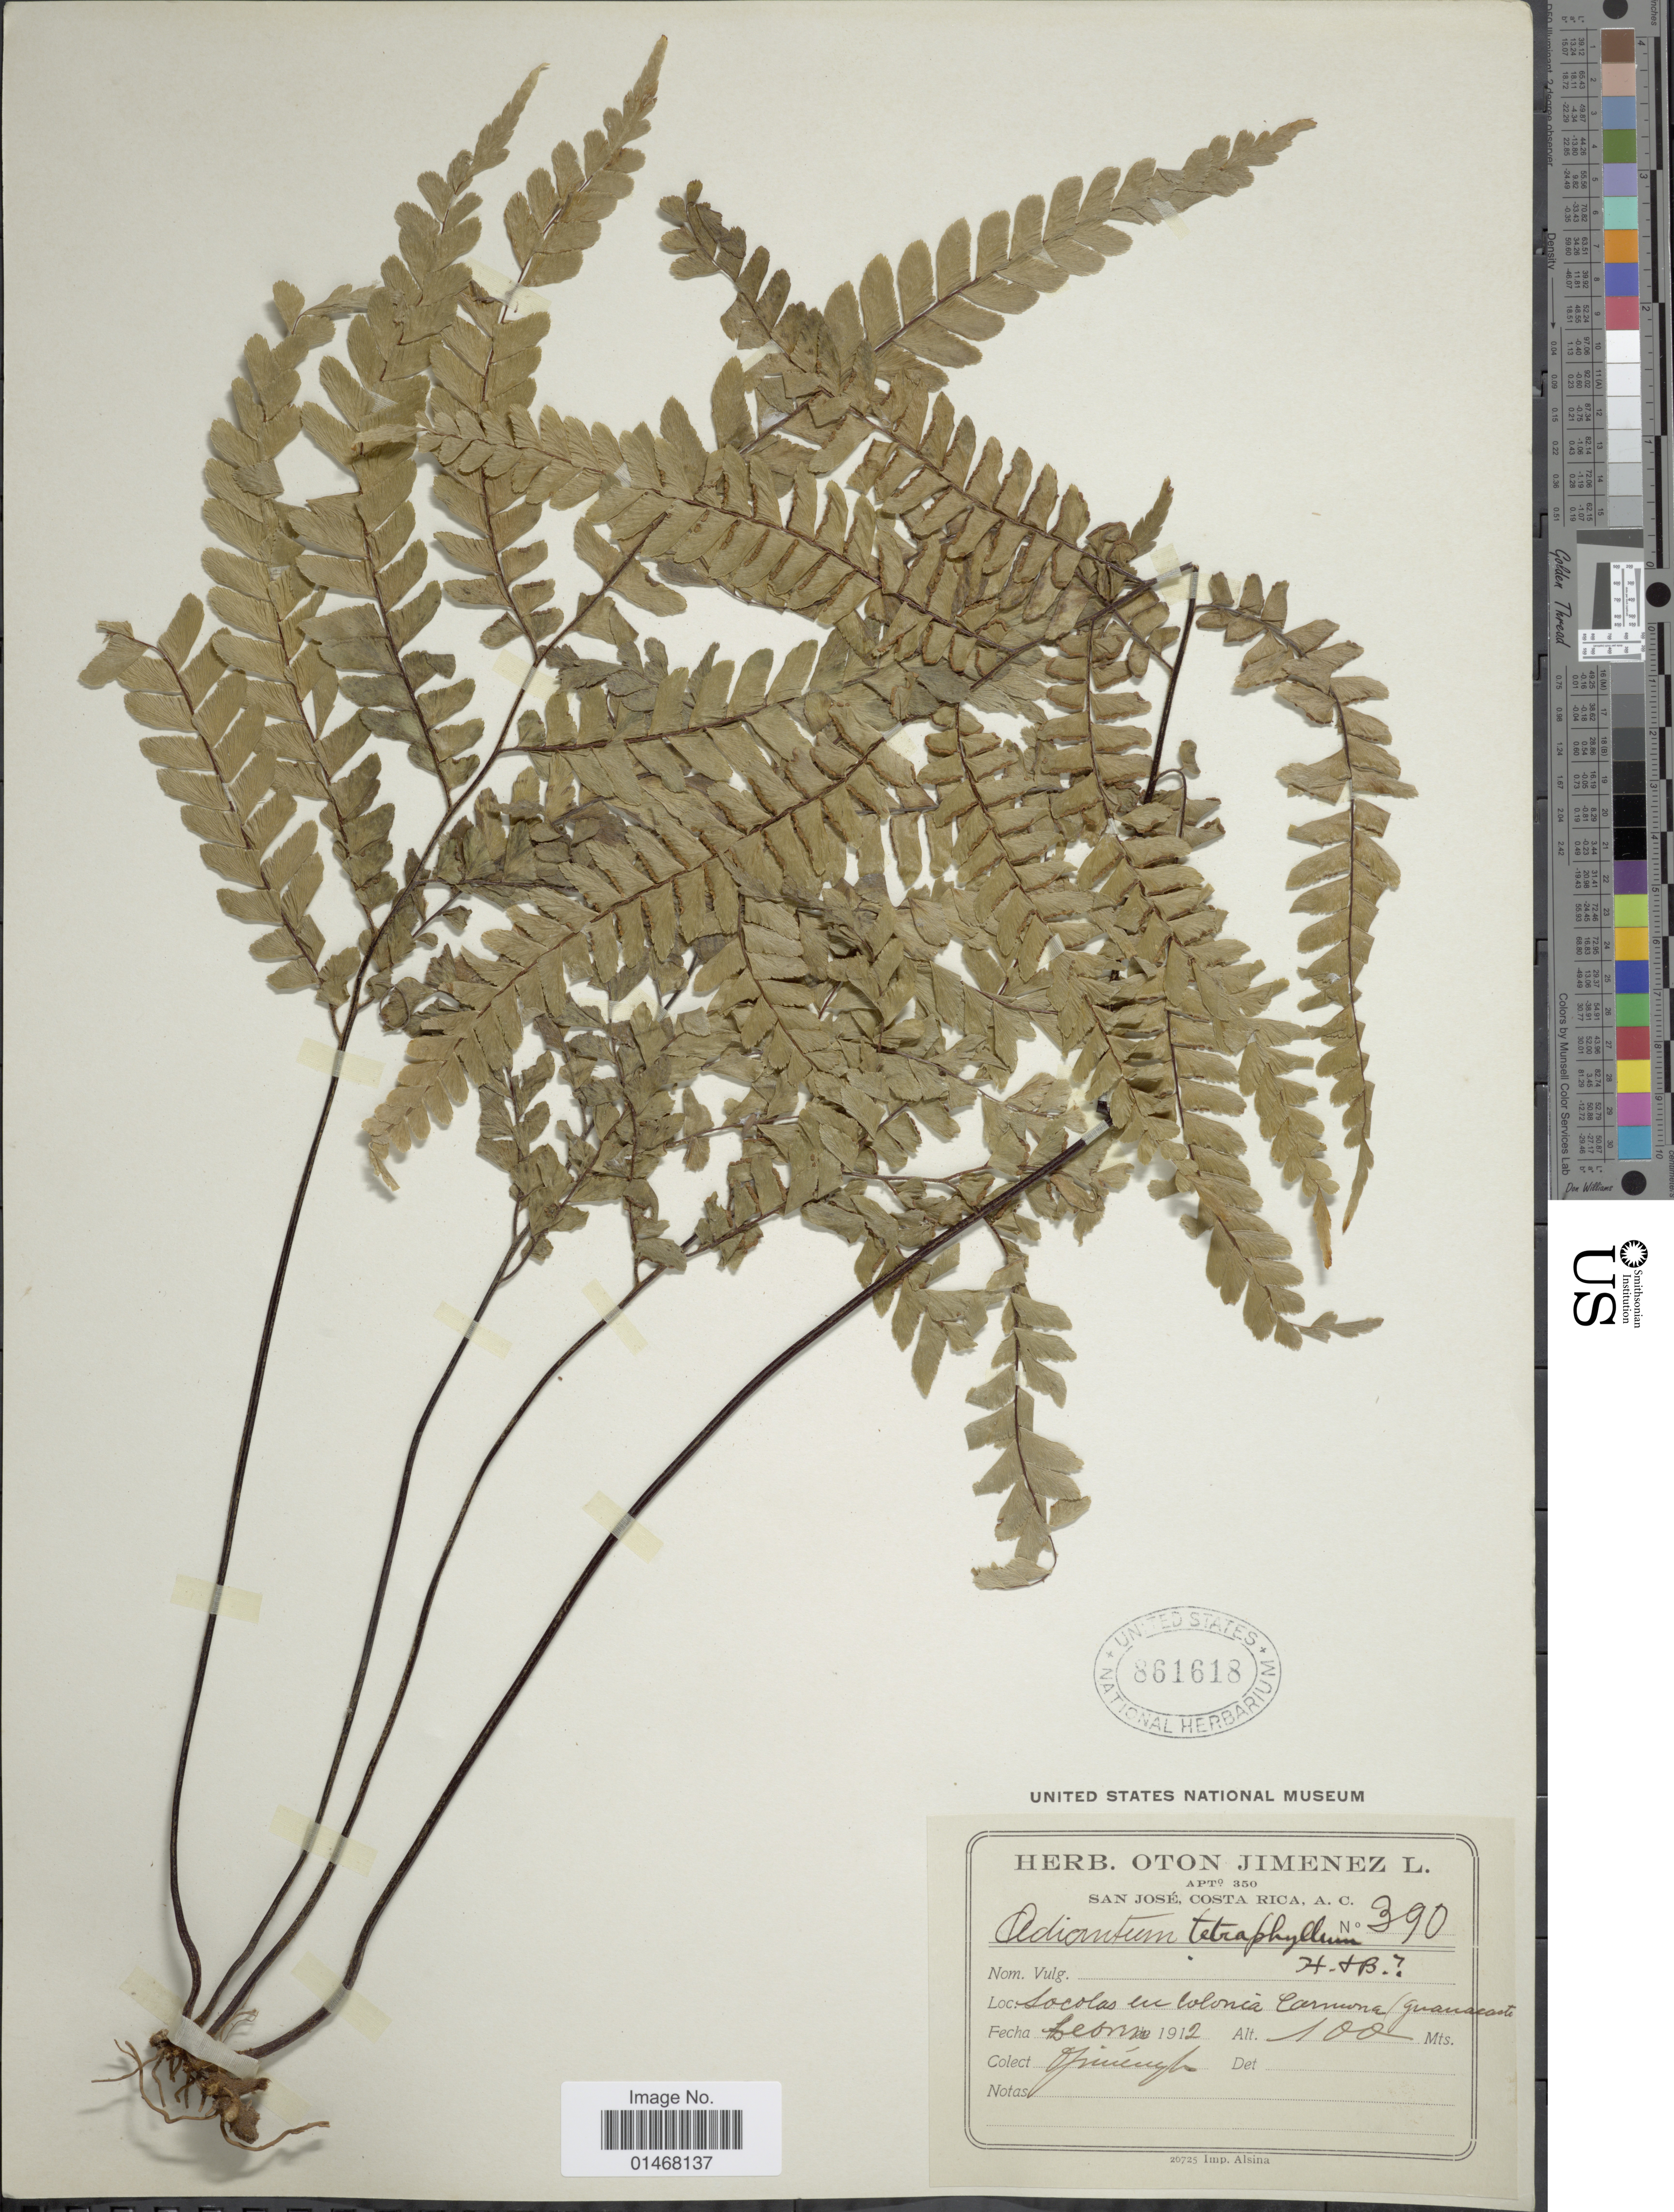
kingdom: Plantae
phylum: Tracheophyta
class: Polypodiopsida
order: Polypodiales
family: Pteridaceae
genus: Adiantum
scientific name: Adiantum tetraphyllum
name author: Humb. & Bonpl. ex Willd.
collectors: O. Jiménez L.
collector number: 390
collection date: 1912-02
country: Costa Rica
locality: Socolas en Colonia Carmona (Guanacaste)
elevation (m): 100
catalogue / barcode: US 861618